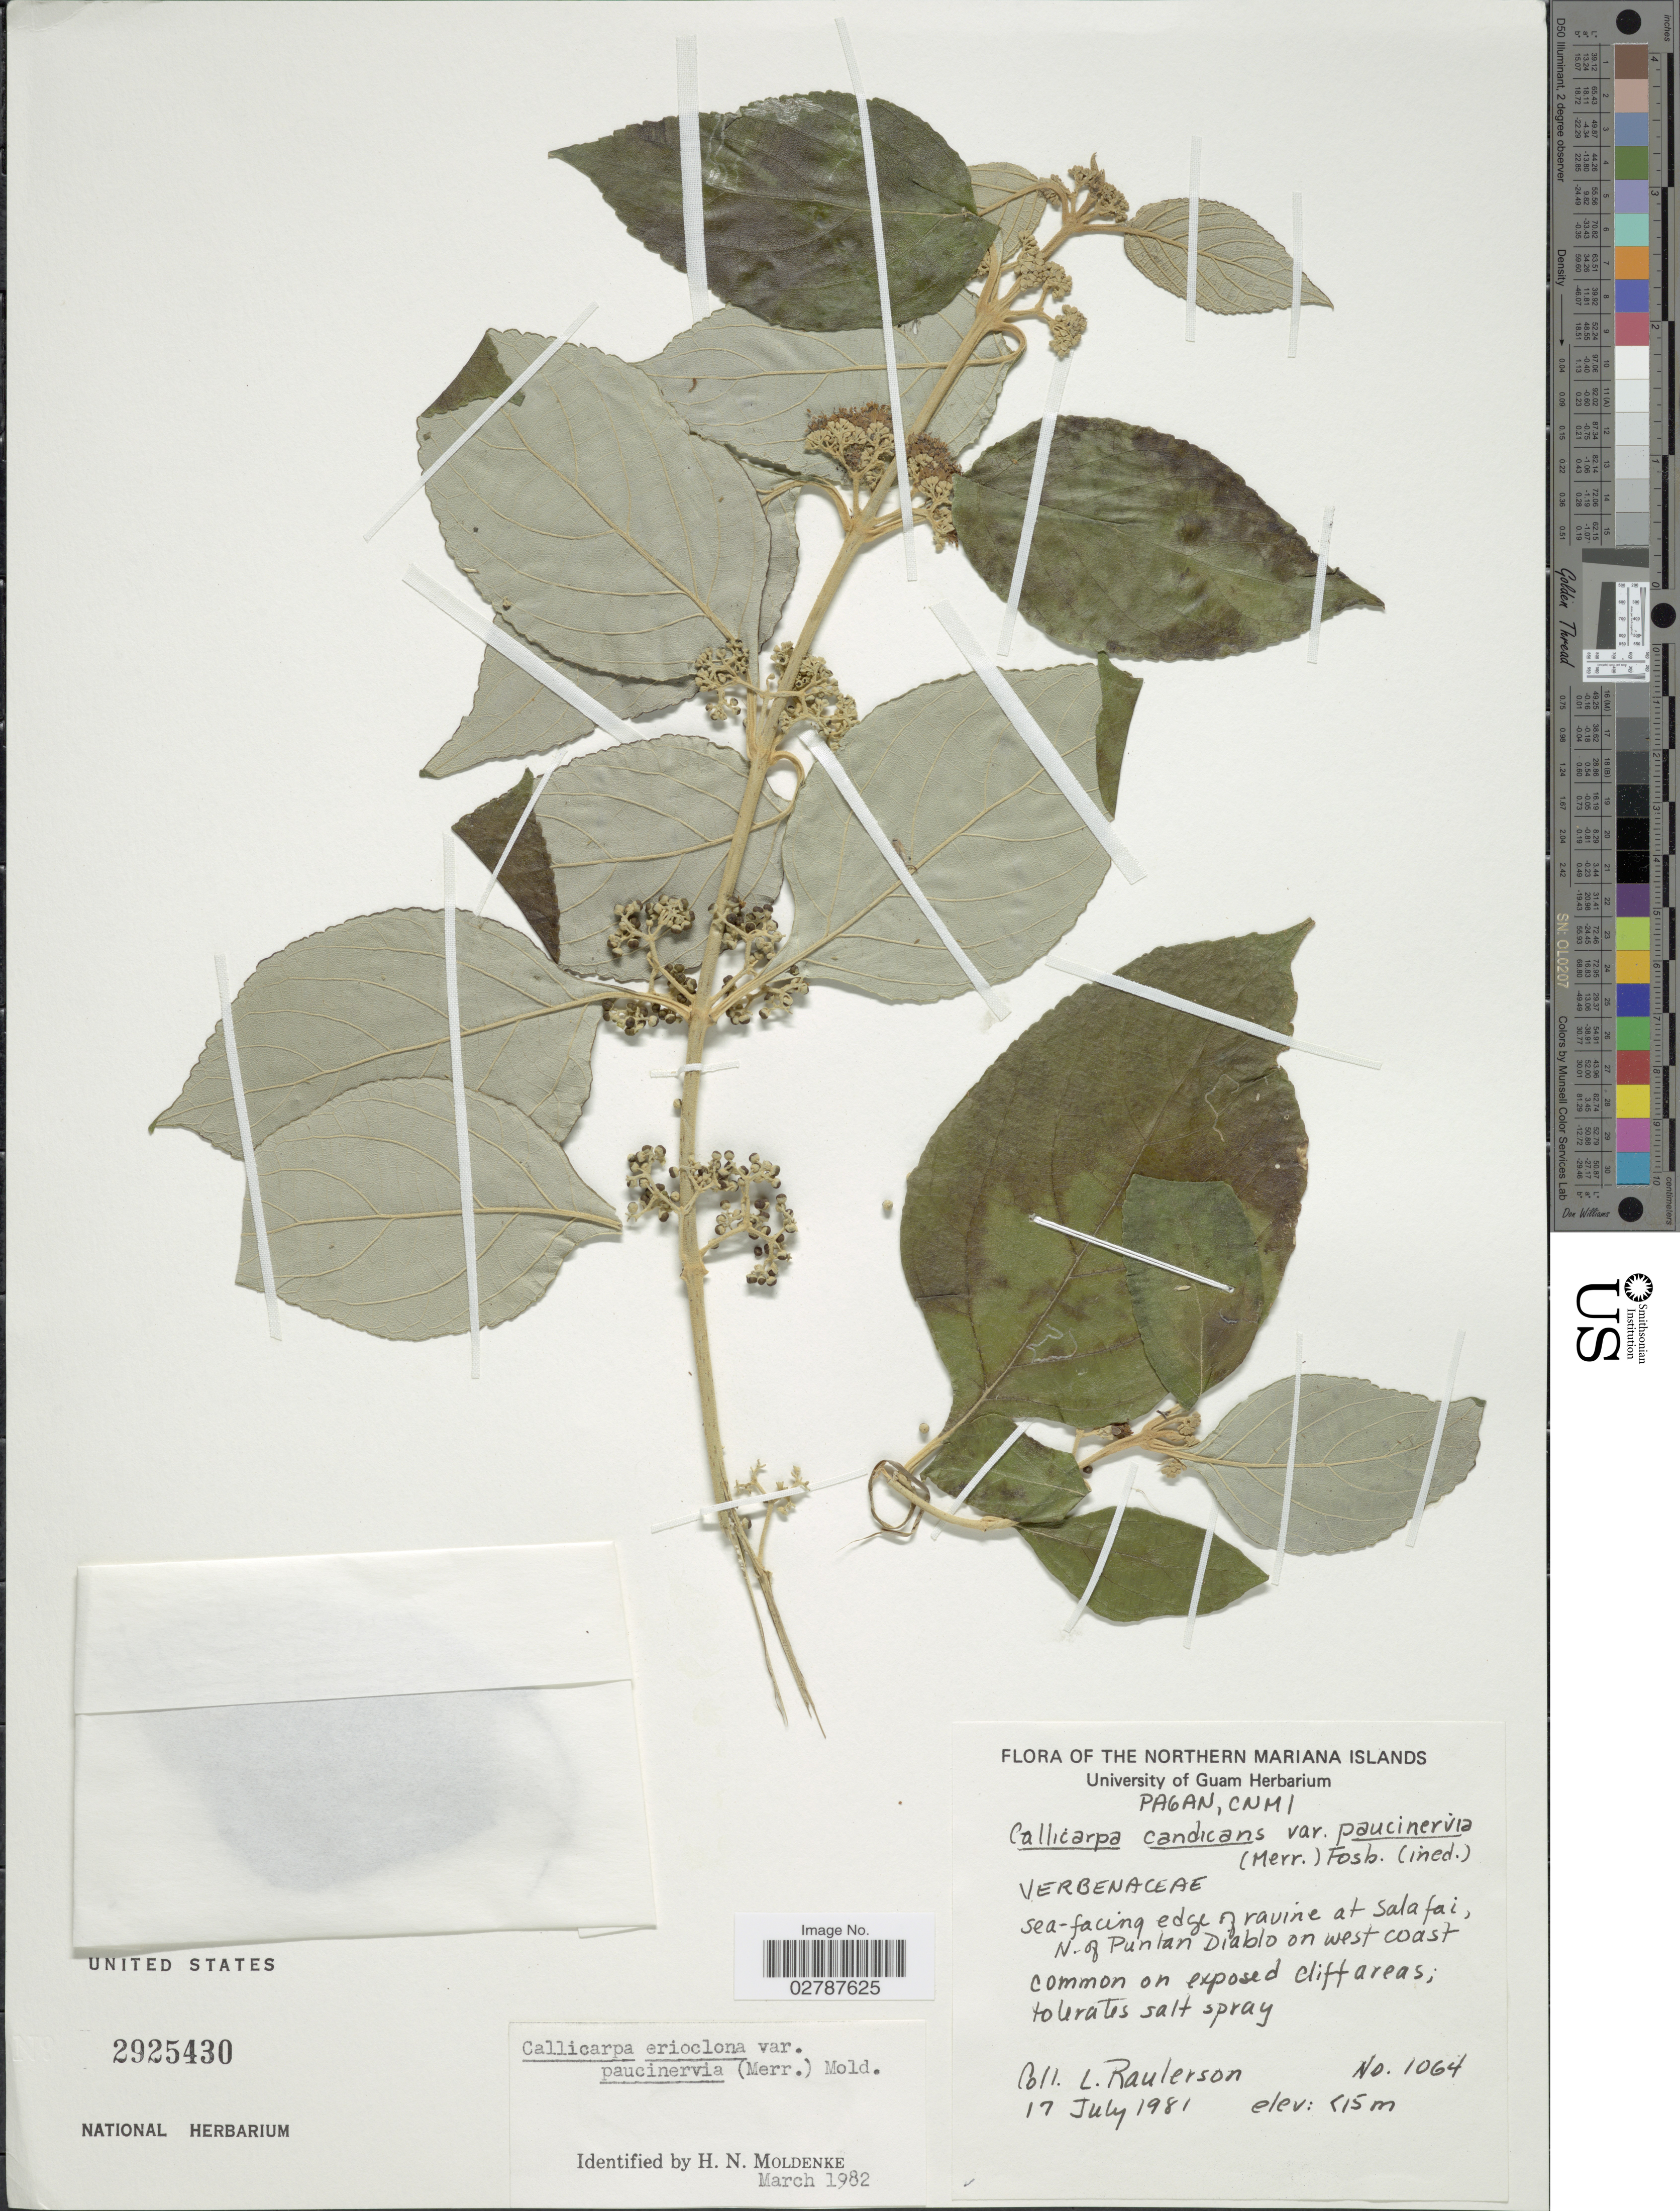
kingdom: Plantae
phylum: Tracheophyta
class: Magnoliopsida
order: Lamiales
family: Lamiaceae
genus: Callicarpa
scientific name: Callicarpa erioclona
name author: Schauer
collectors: L. Raulerson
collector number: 1064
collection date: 1981-07-17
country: Northern Mariana Islands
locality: Pagan, CNMI. Sea-facing edge of ravine at Salafai, N. of Punlan Diablo on west coast.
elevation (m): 15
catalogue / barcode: US 2925430